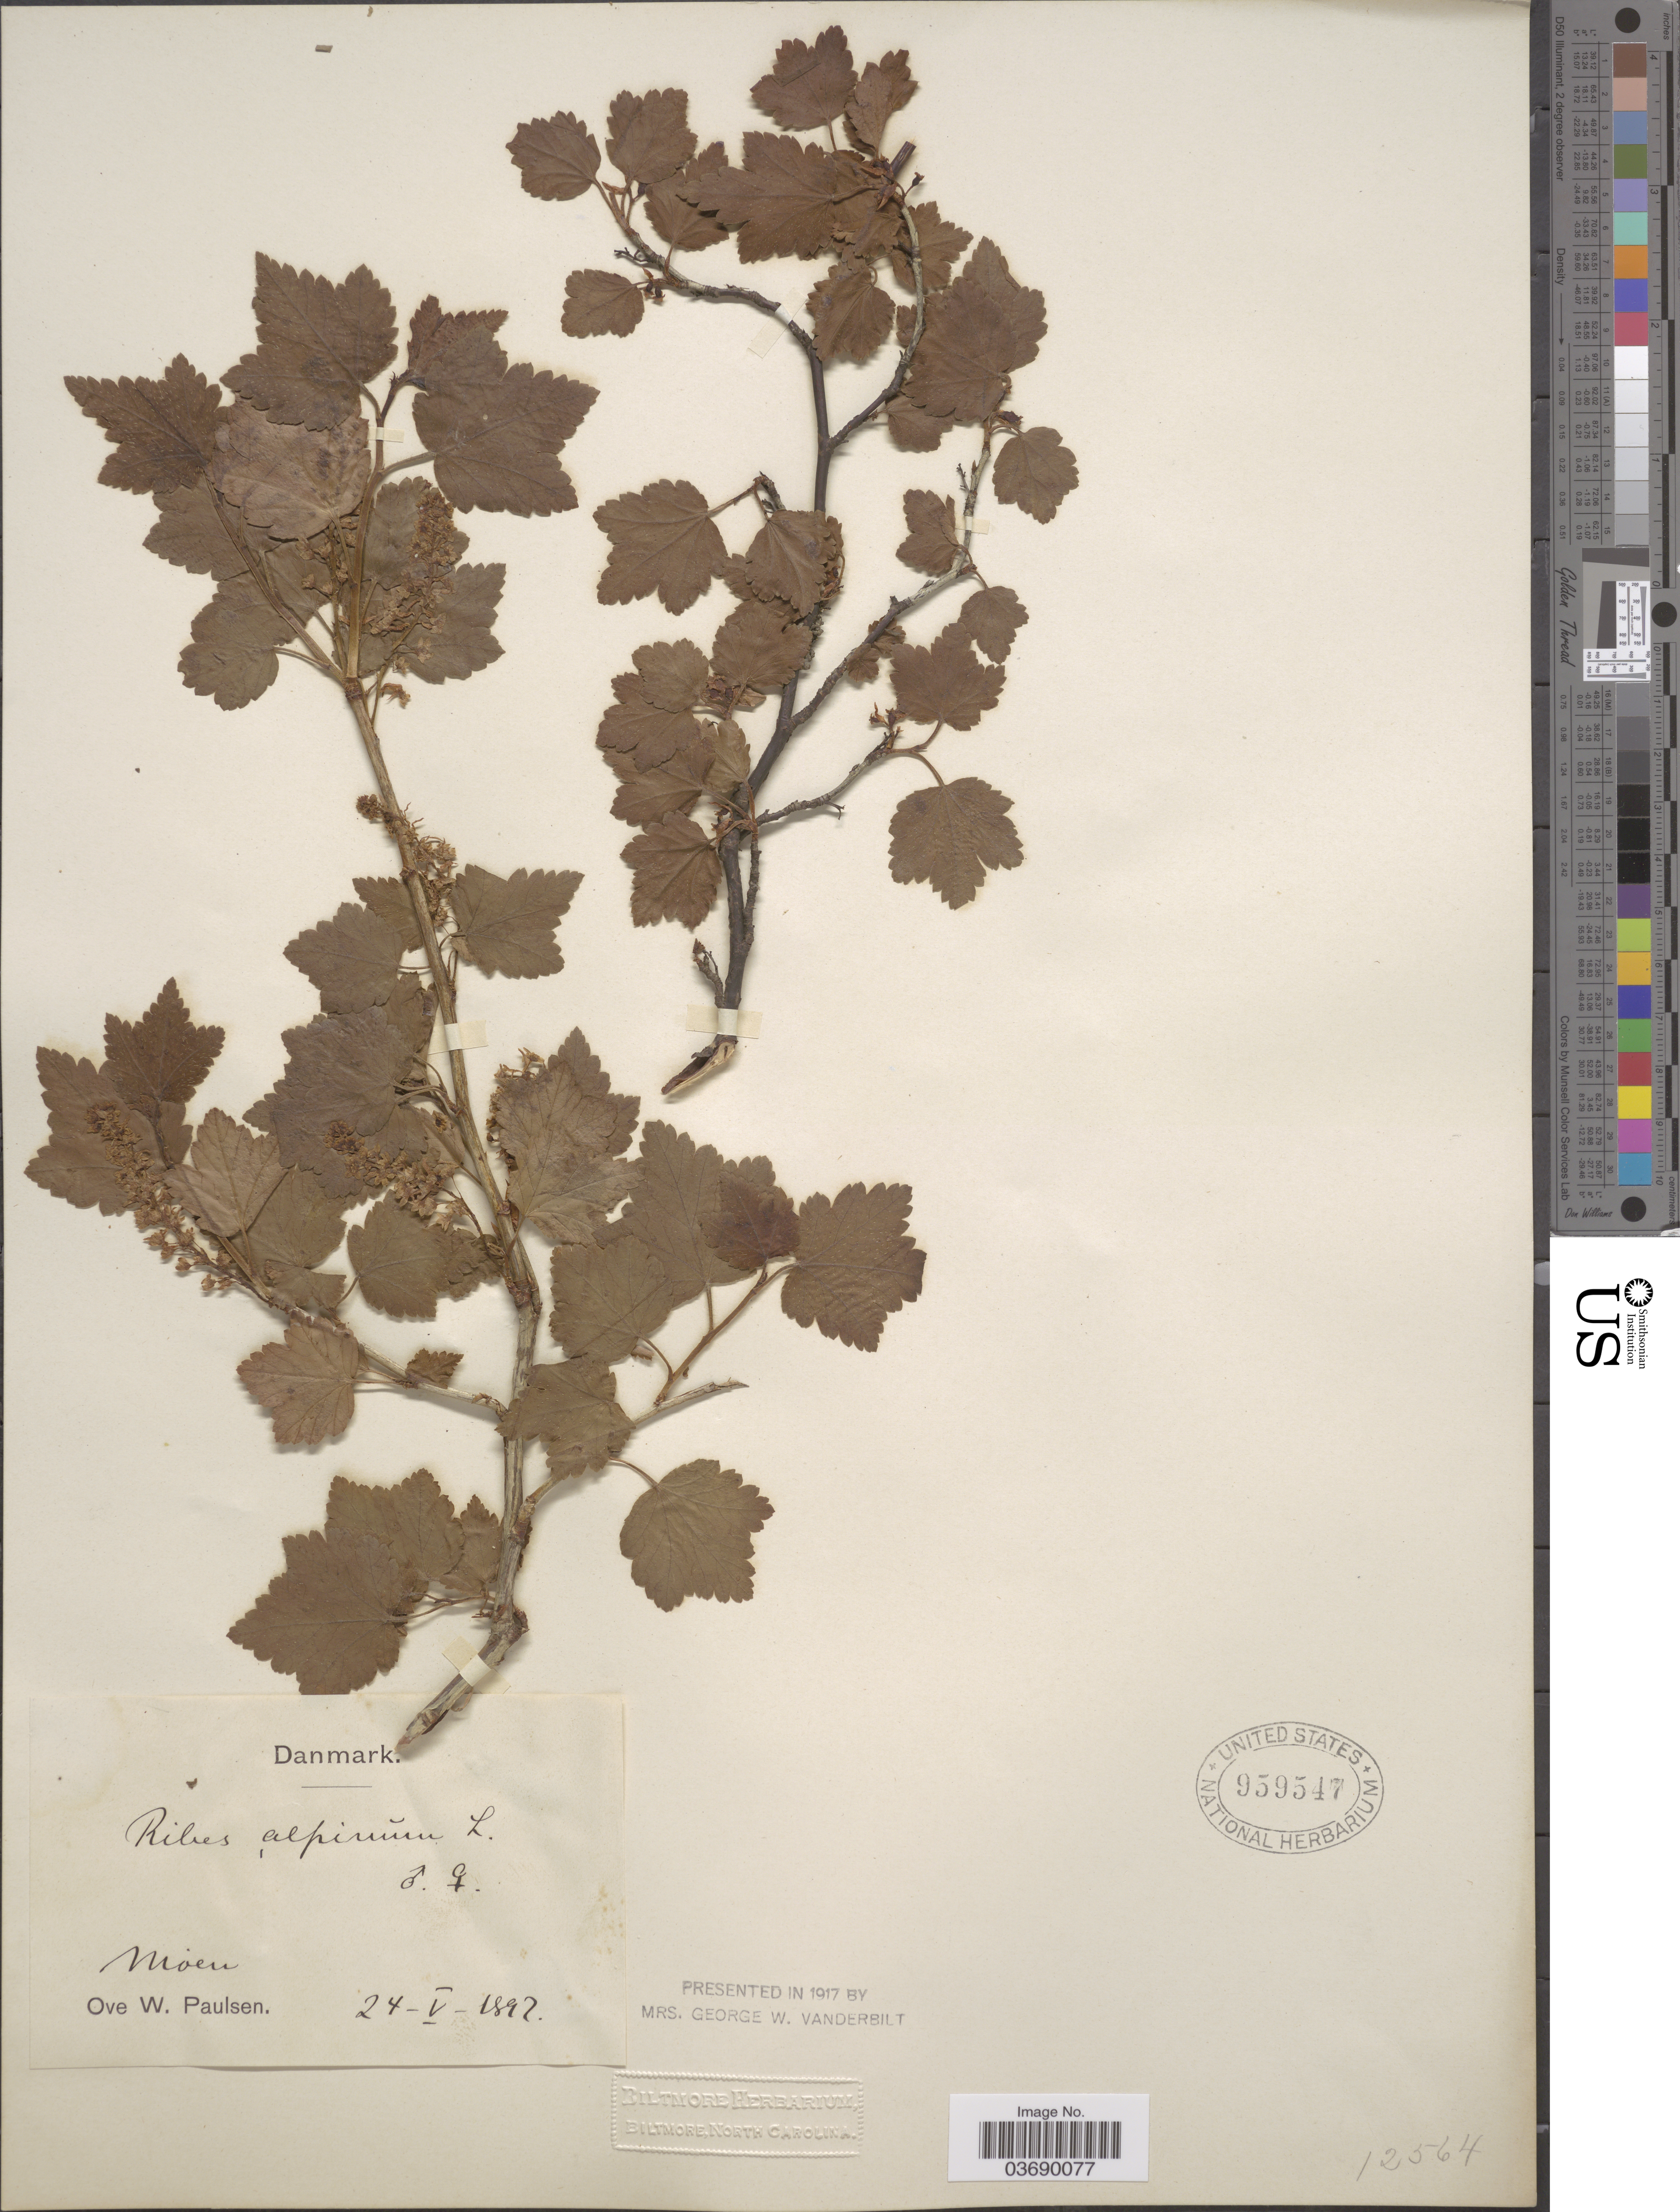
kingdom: Plantae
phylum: Tracheophyta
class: Magnoliopsida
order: Saxifragales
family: Grossulariaceae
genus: Ribes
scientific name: Ribes alpinum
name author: L.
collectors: O. Paulsen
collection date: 1897-05-24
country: Denmark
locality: Móen.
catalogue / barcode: US 959547